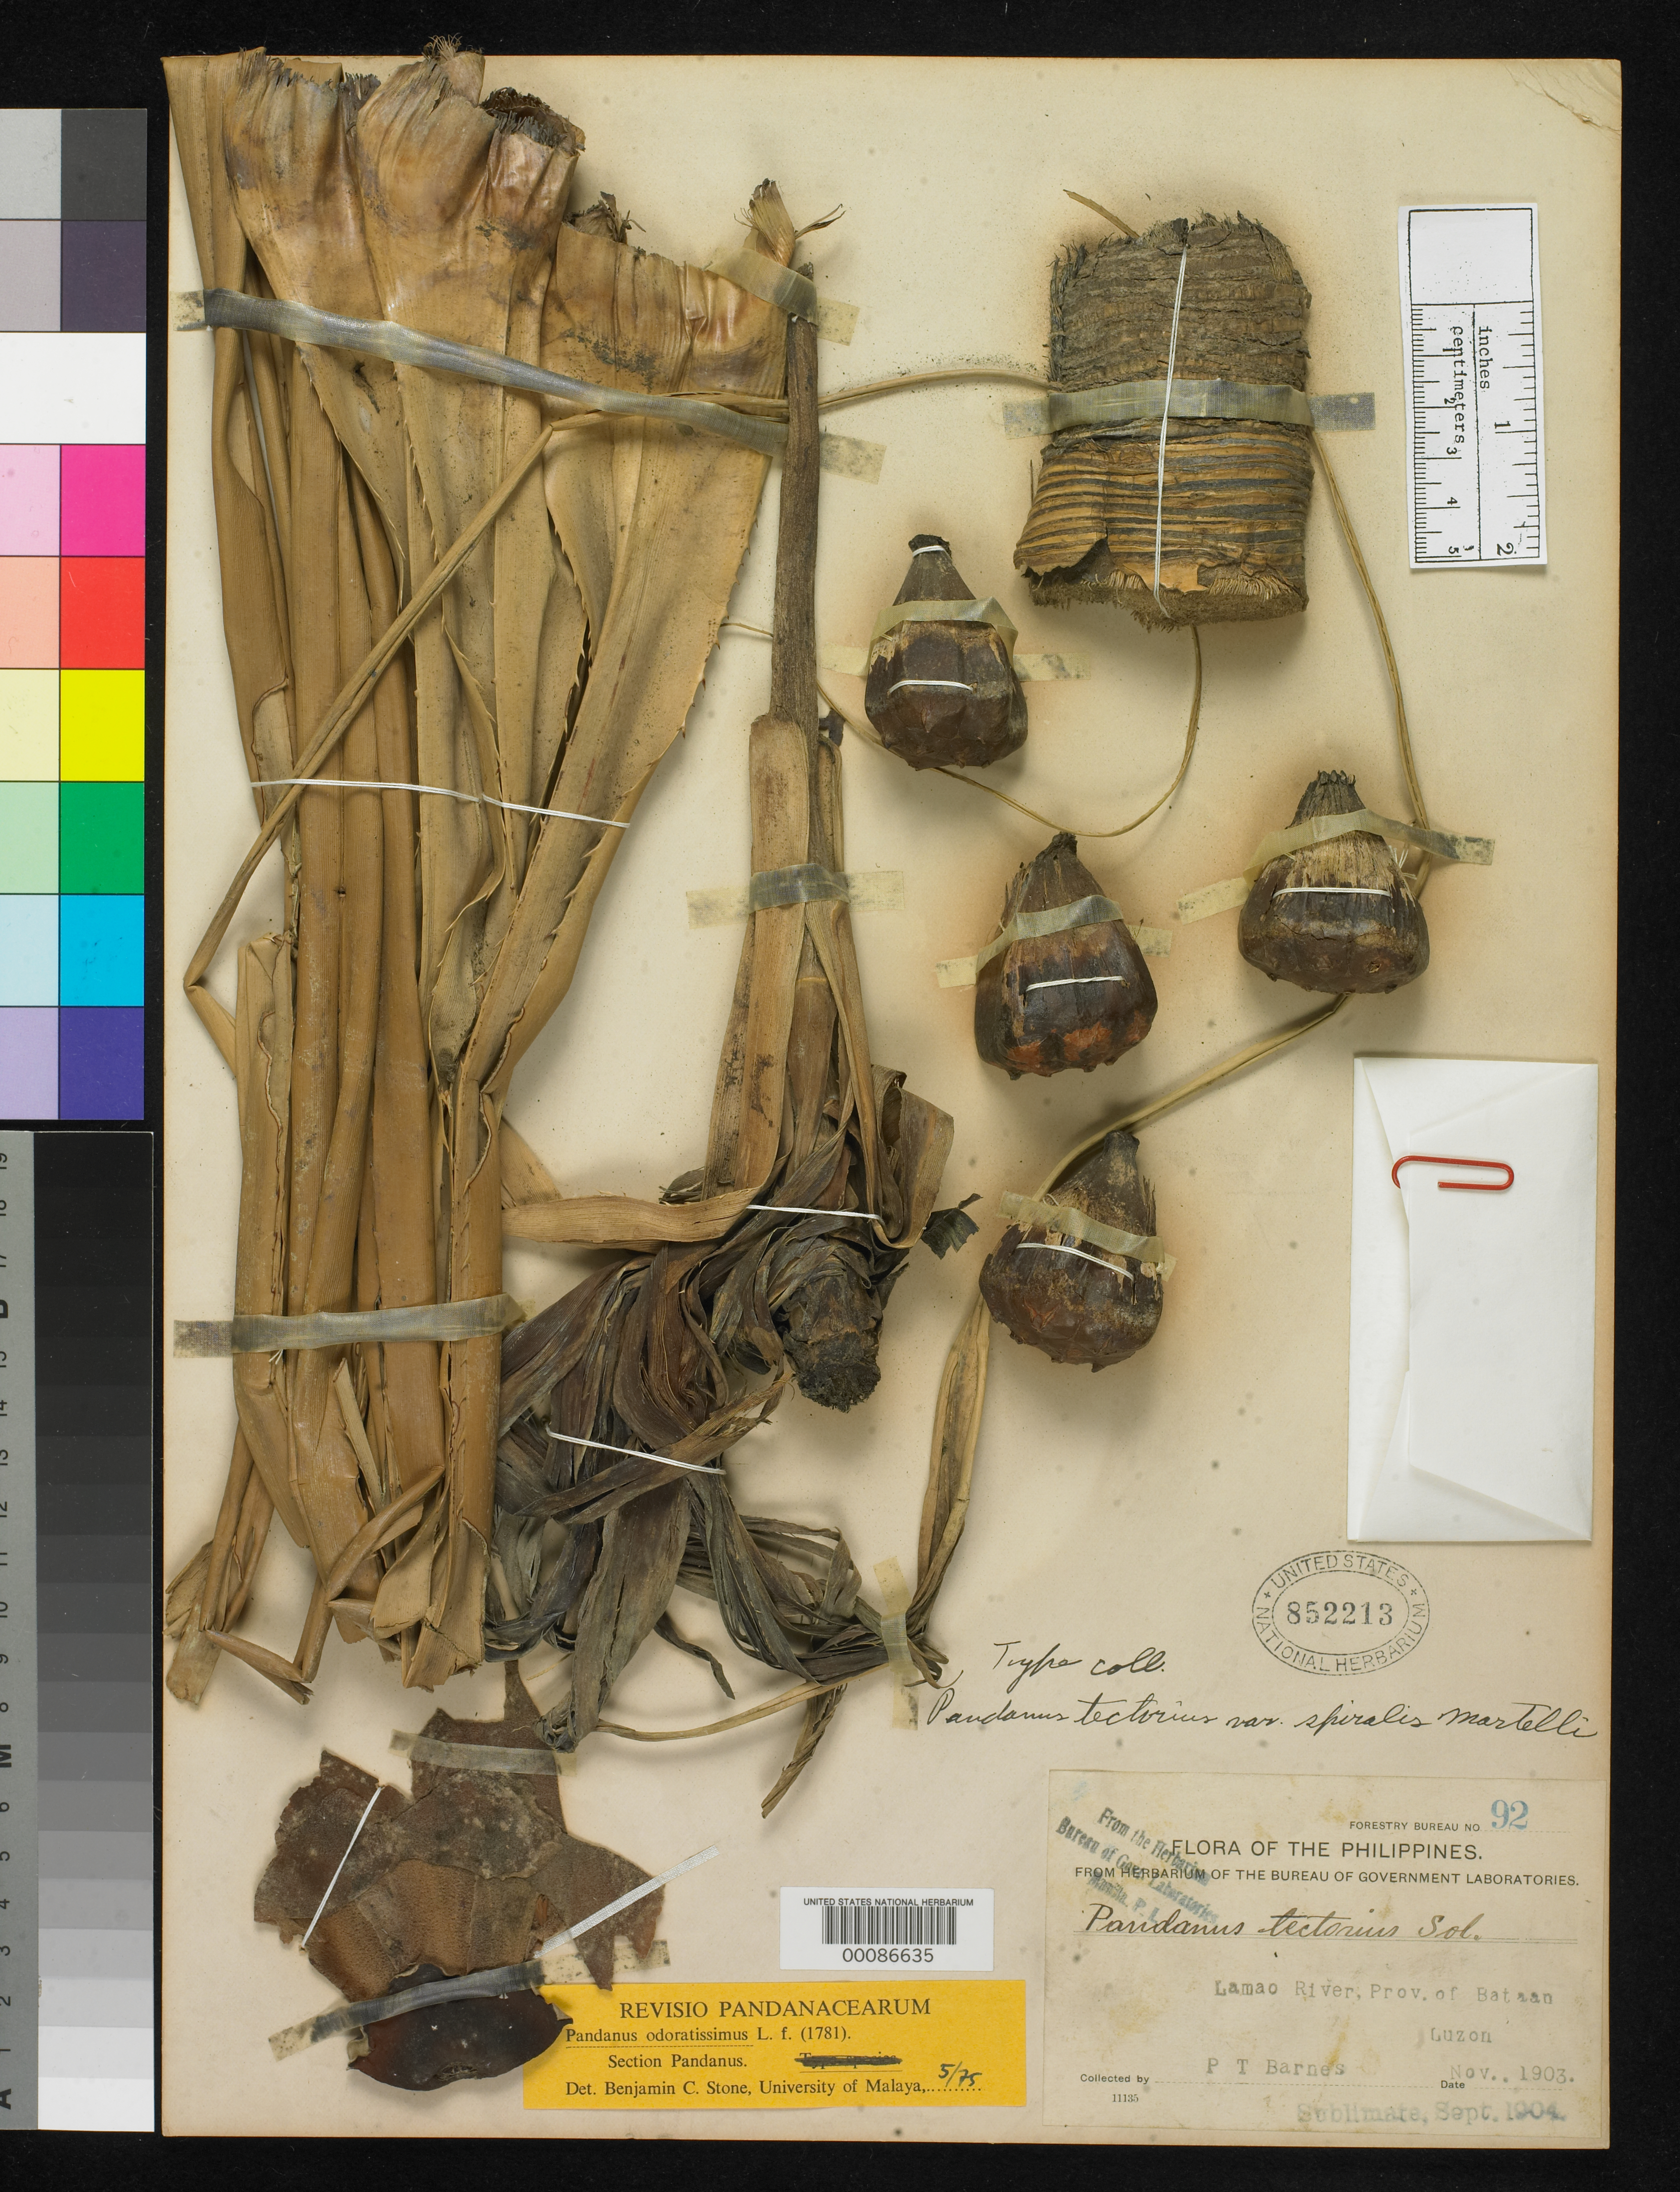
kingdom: Plantae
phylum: Tracheophyta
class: Liliopsida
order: Pandanales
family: Pandanaceae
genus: Pandanus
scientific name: Pandanus tectorius var. spiralis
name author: Martelli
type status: Type Collection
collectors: P. Barnes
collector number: For. Bur. 92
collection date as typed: Nov 1903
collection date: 1903-11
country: Philippines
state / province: Central Luzon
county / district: Bataan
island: Luzon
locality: Lamao.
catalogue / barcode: US 852213